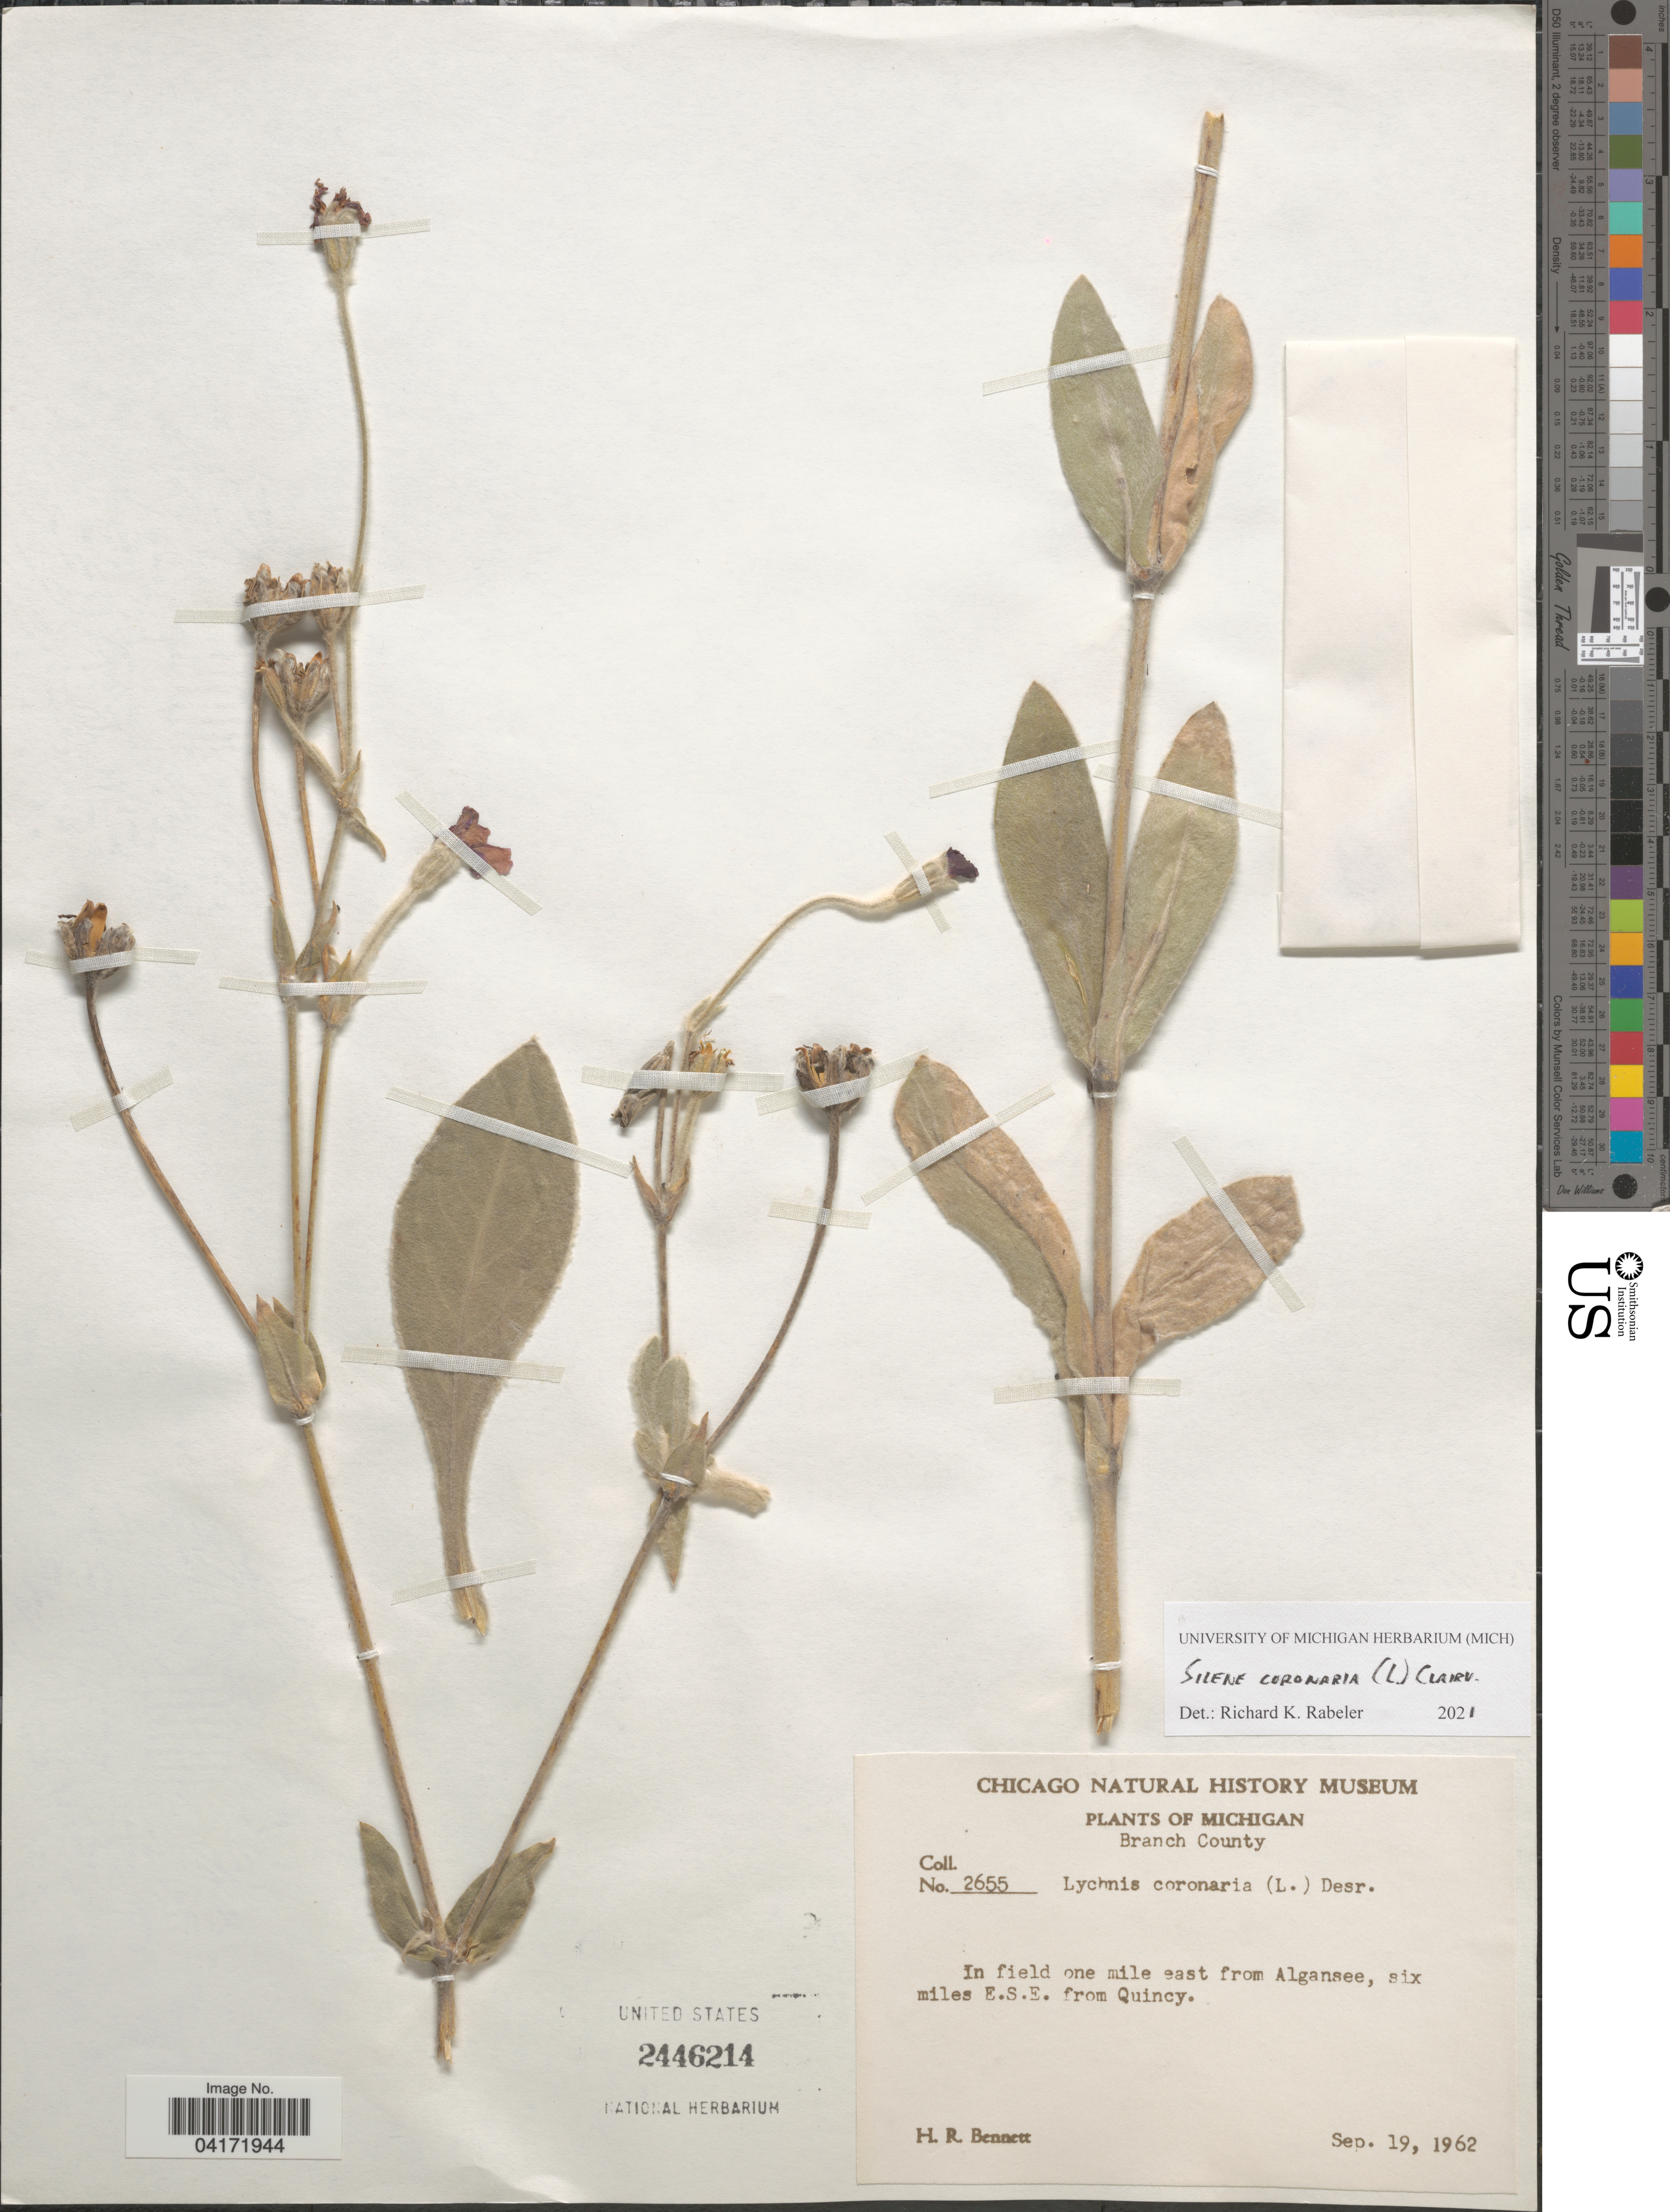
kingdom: Plantae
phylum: Tracheophyta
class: Magnoliopsida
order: Caryophyllales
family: Caryophyllaceae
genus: Silene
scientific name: Silene coronaria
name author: (L.) Clairv.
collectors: H. R. Bennett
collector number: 2655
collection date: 1962-09-19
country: United States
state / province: Michigan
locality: Branch County. In field one mile east from Algansee, six miles E.S.E. from Quincy.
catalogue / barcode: US 2446214